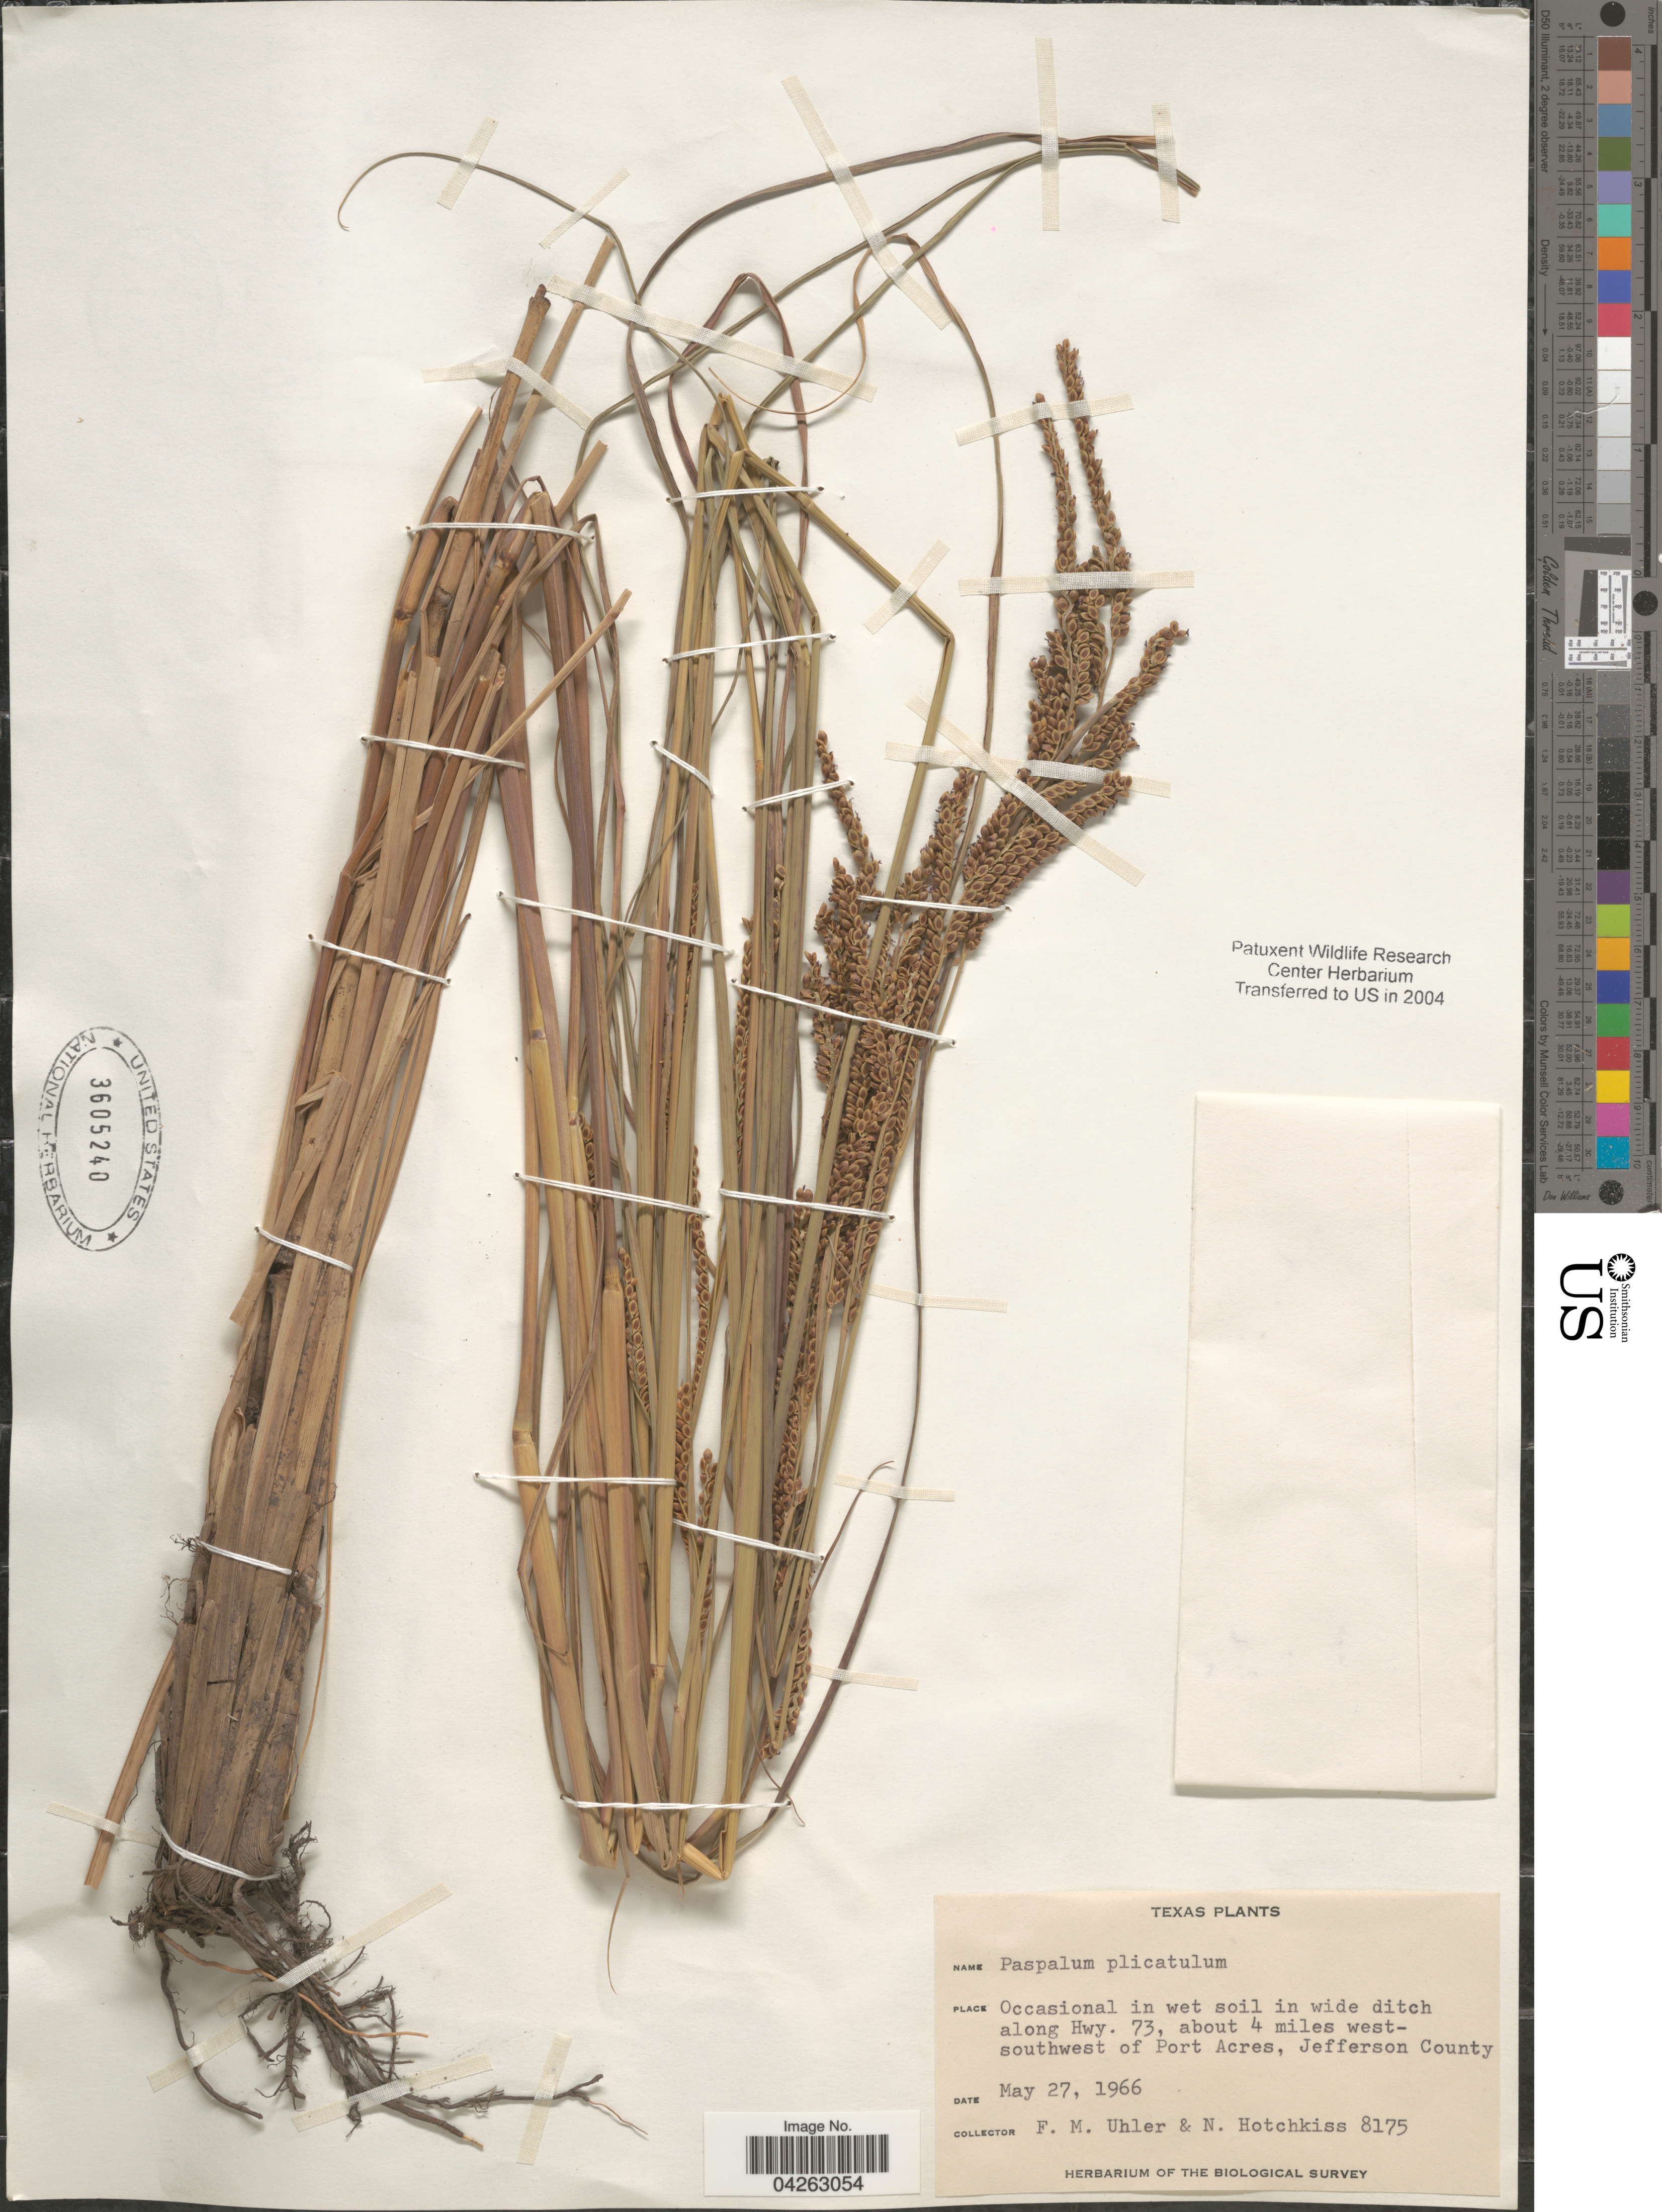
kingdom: Plantae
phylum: Tracheophyta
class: Liliopsida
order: Poales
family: Poaceae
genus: Paspalum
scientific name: Paspalum plicatulum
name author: Michx.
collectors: F. M. Uhler & N. Hotchkiss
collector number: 8175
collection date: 1966-05-27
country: United States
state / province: Texas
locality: Occasional in wet soil in wide ditch along Hwy. 73, about 4 miles west-southwest of Port Acres, Jefferson County. Biological Survey.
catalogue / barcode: US 3605240